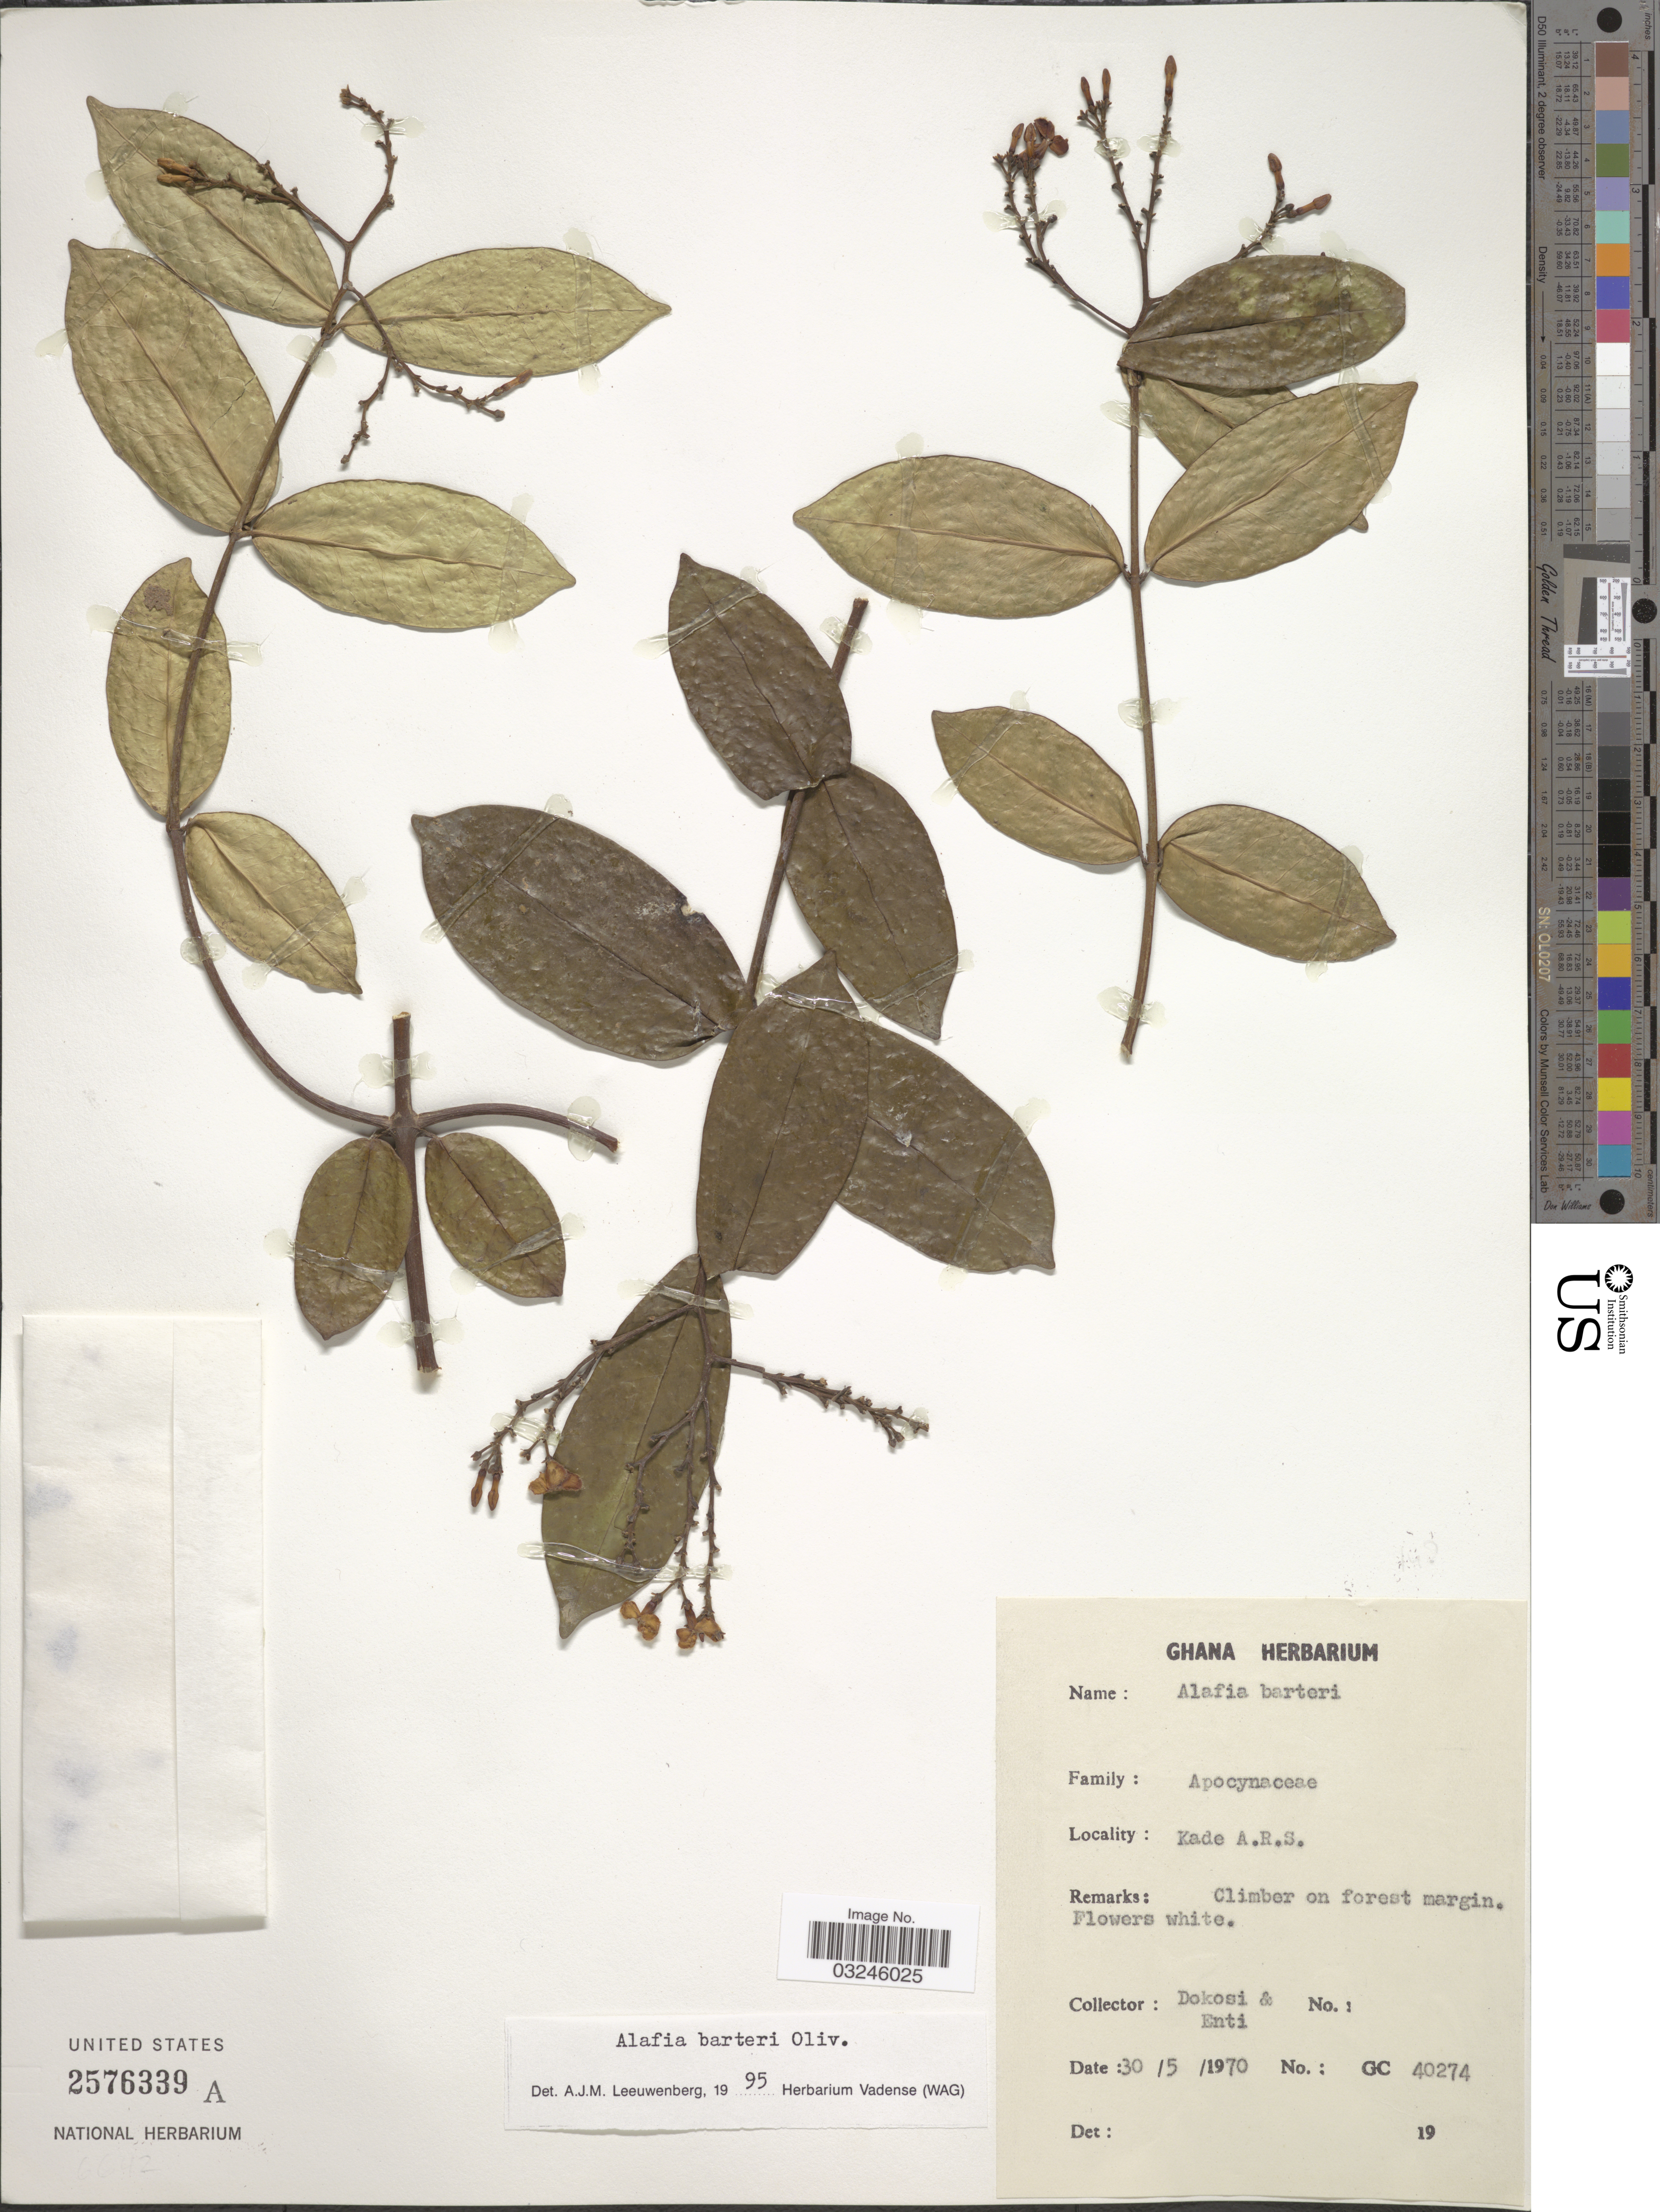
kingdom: Plantae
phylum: Tracheophyta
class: Magnoliopsida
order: Gentianales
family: Apocynaceae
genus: Alafia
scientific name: Alafia barteri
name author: Oliv.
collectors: -. Dokosi & -. Enti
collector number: GC 40274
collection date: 1970-05-30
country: Ghana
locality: Kade A.R.S.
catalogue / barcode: US 2576339A